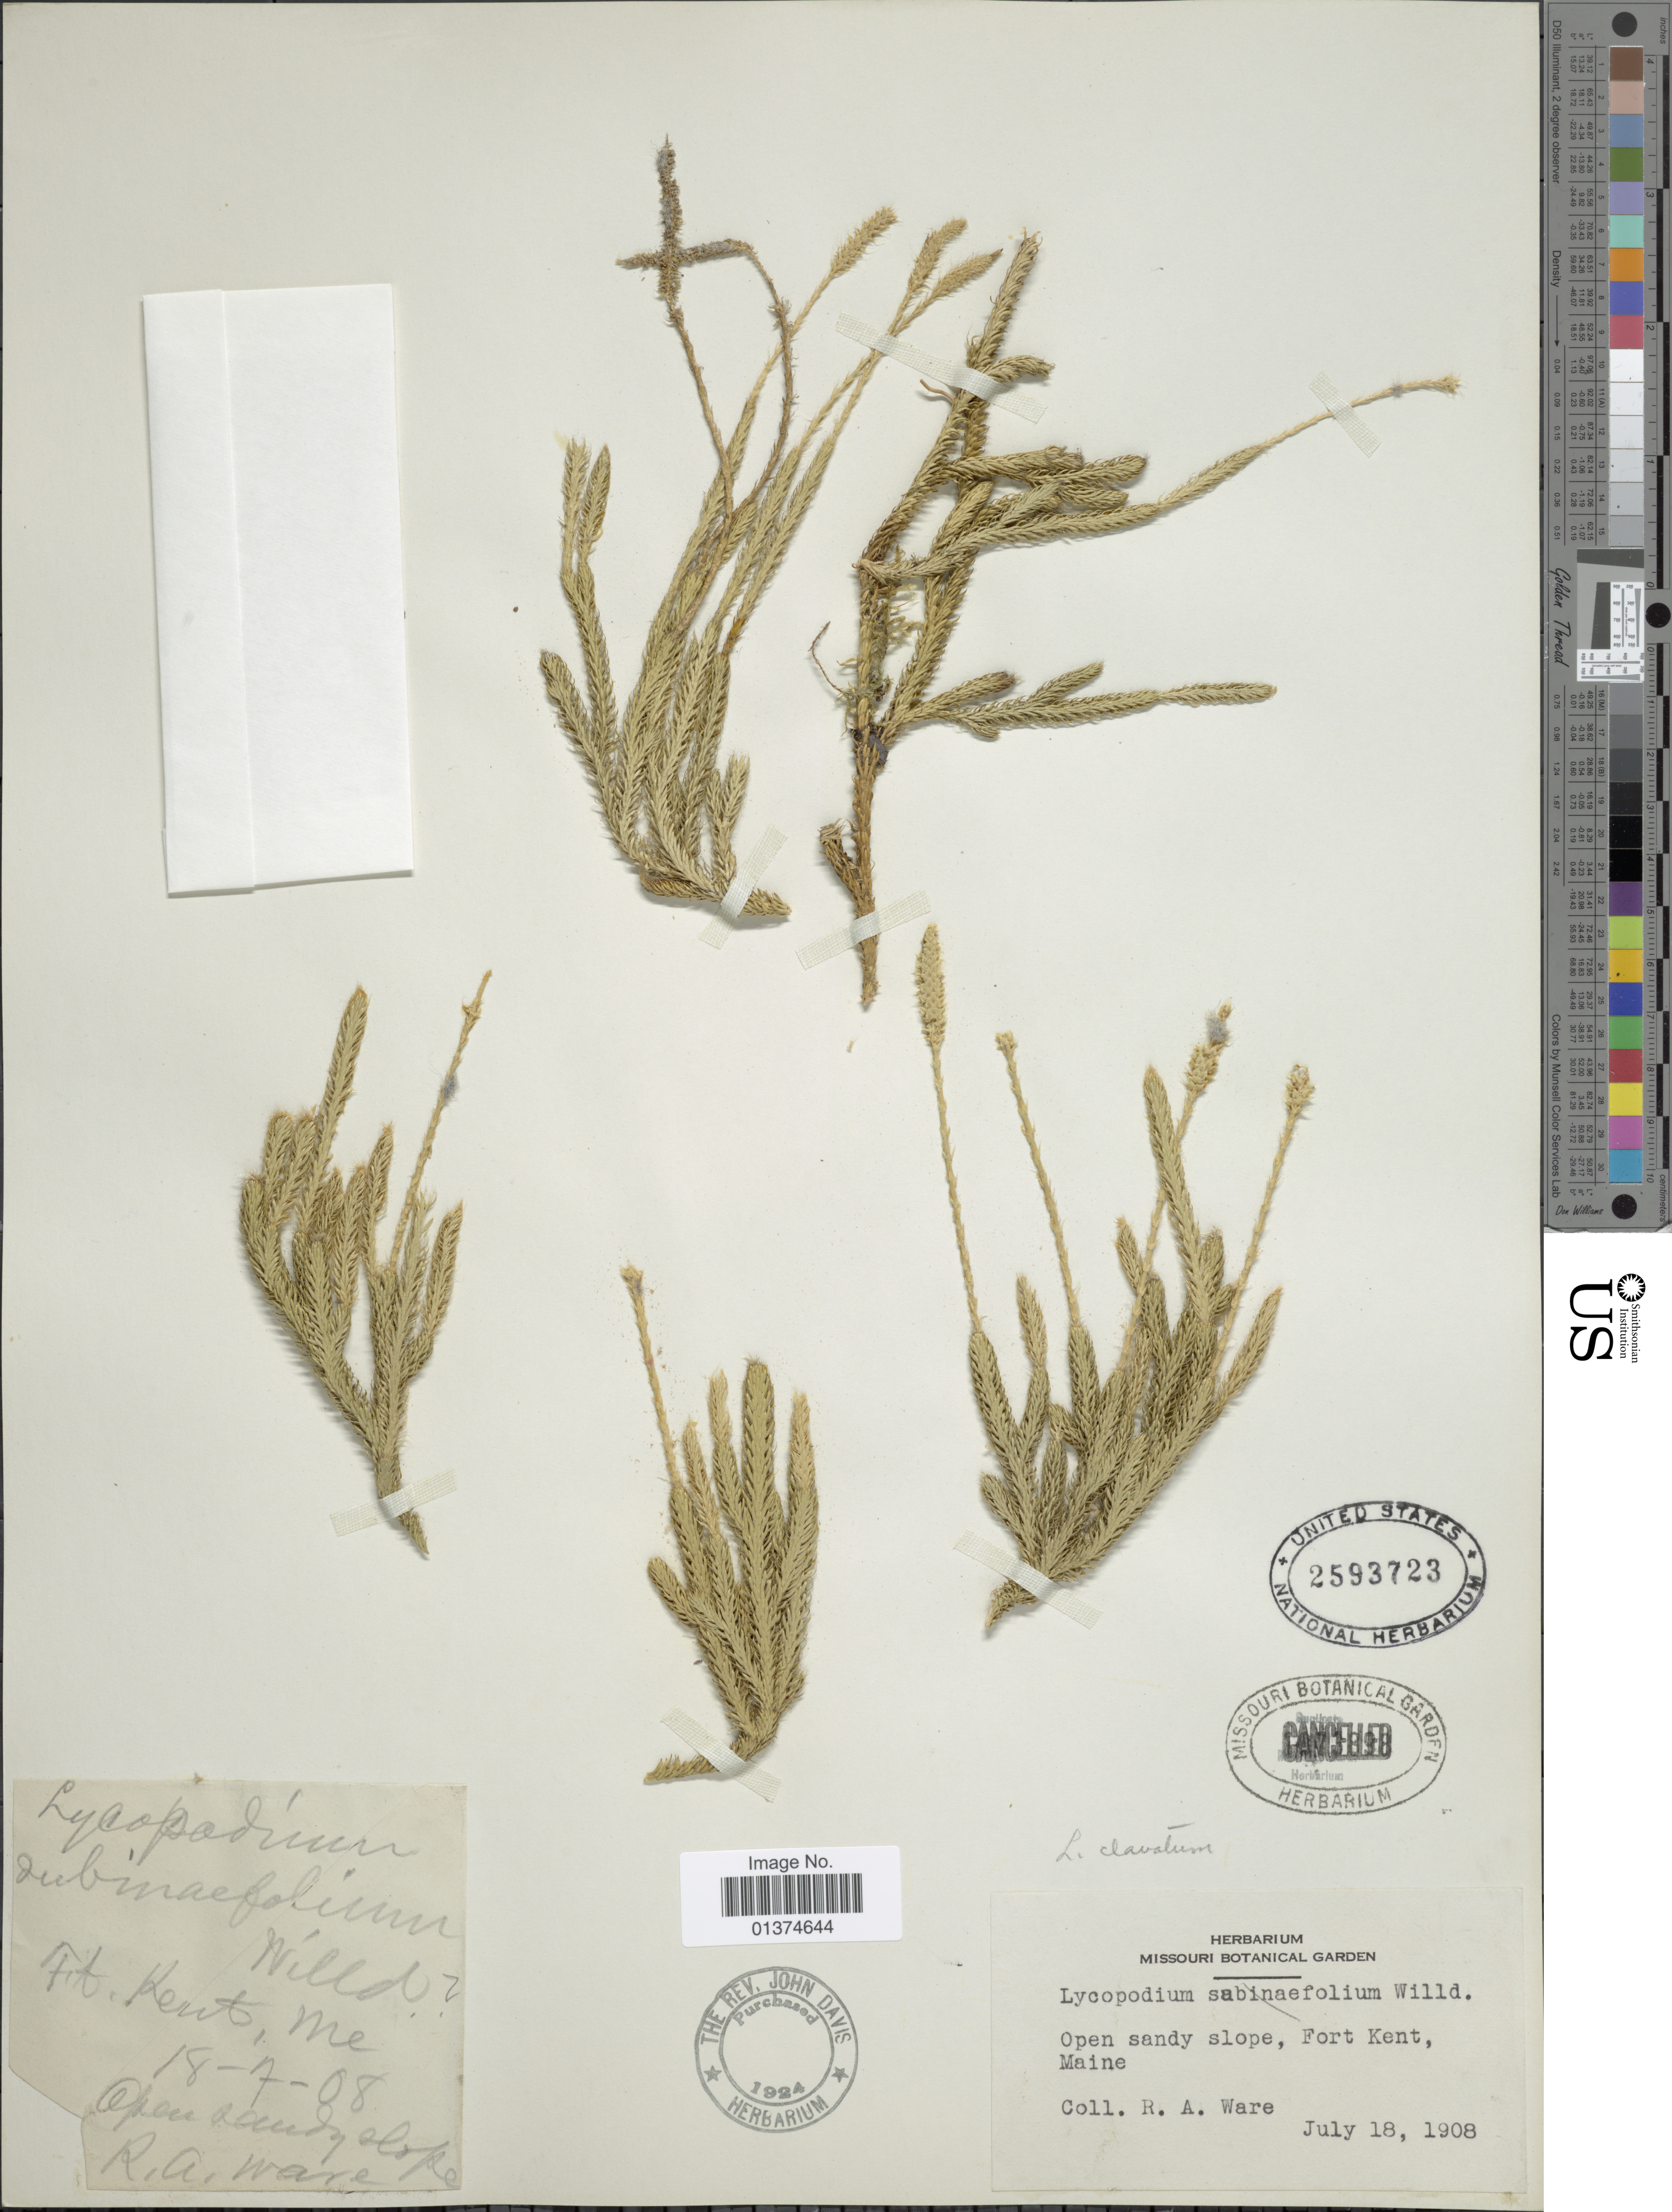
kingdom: Plantae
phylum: Tracheophyta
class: Lycopodiopsida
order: Lycopodiales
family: Lycopodiaceae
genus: Lycopodium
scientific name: Lycopodium clavatum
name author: L.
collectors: R. Ware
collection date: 1908-07-18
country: United States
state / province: Maine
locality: Open sandy slope, Fort Kent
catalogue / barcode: US 2593723